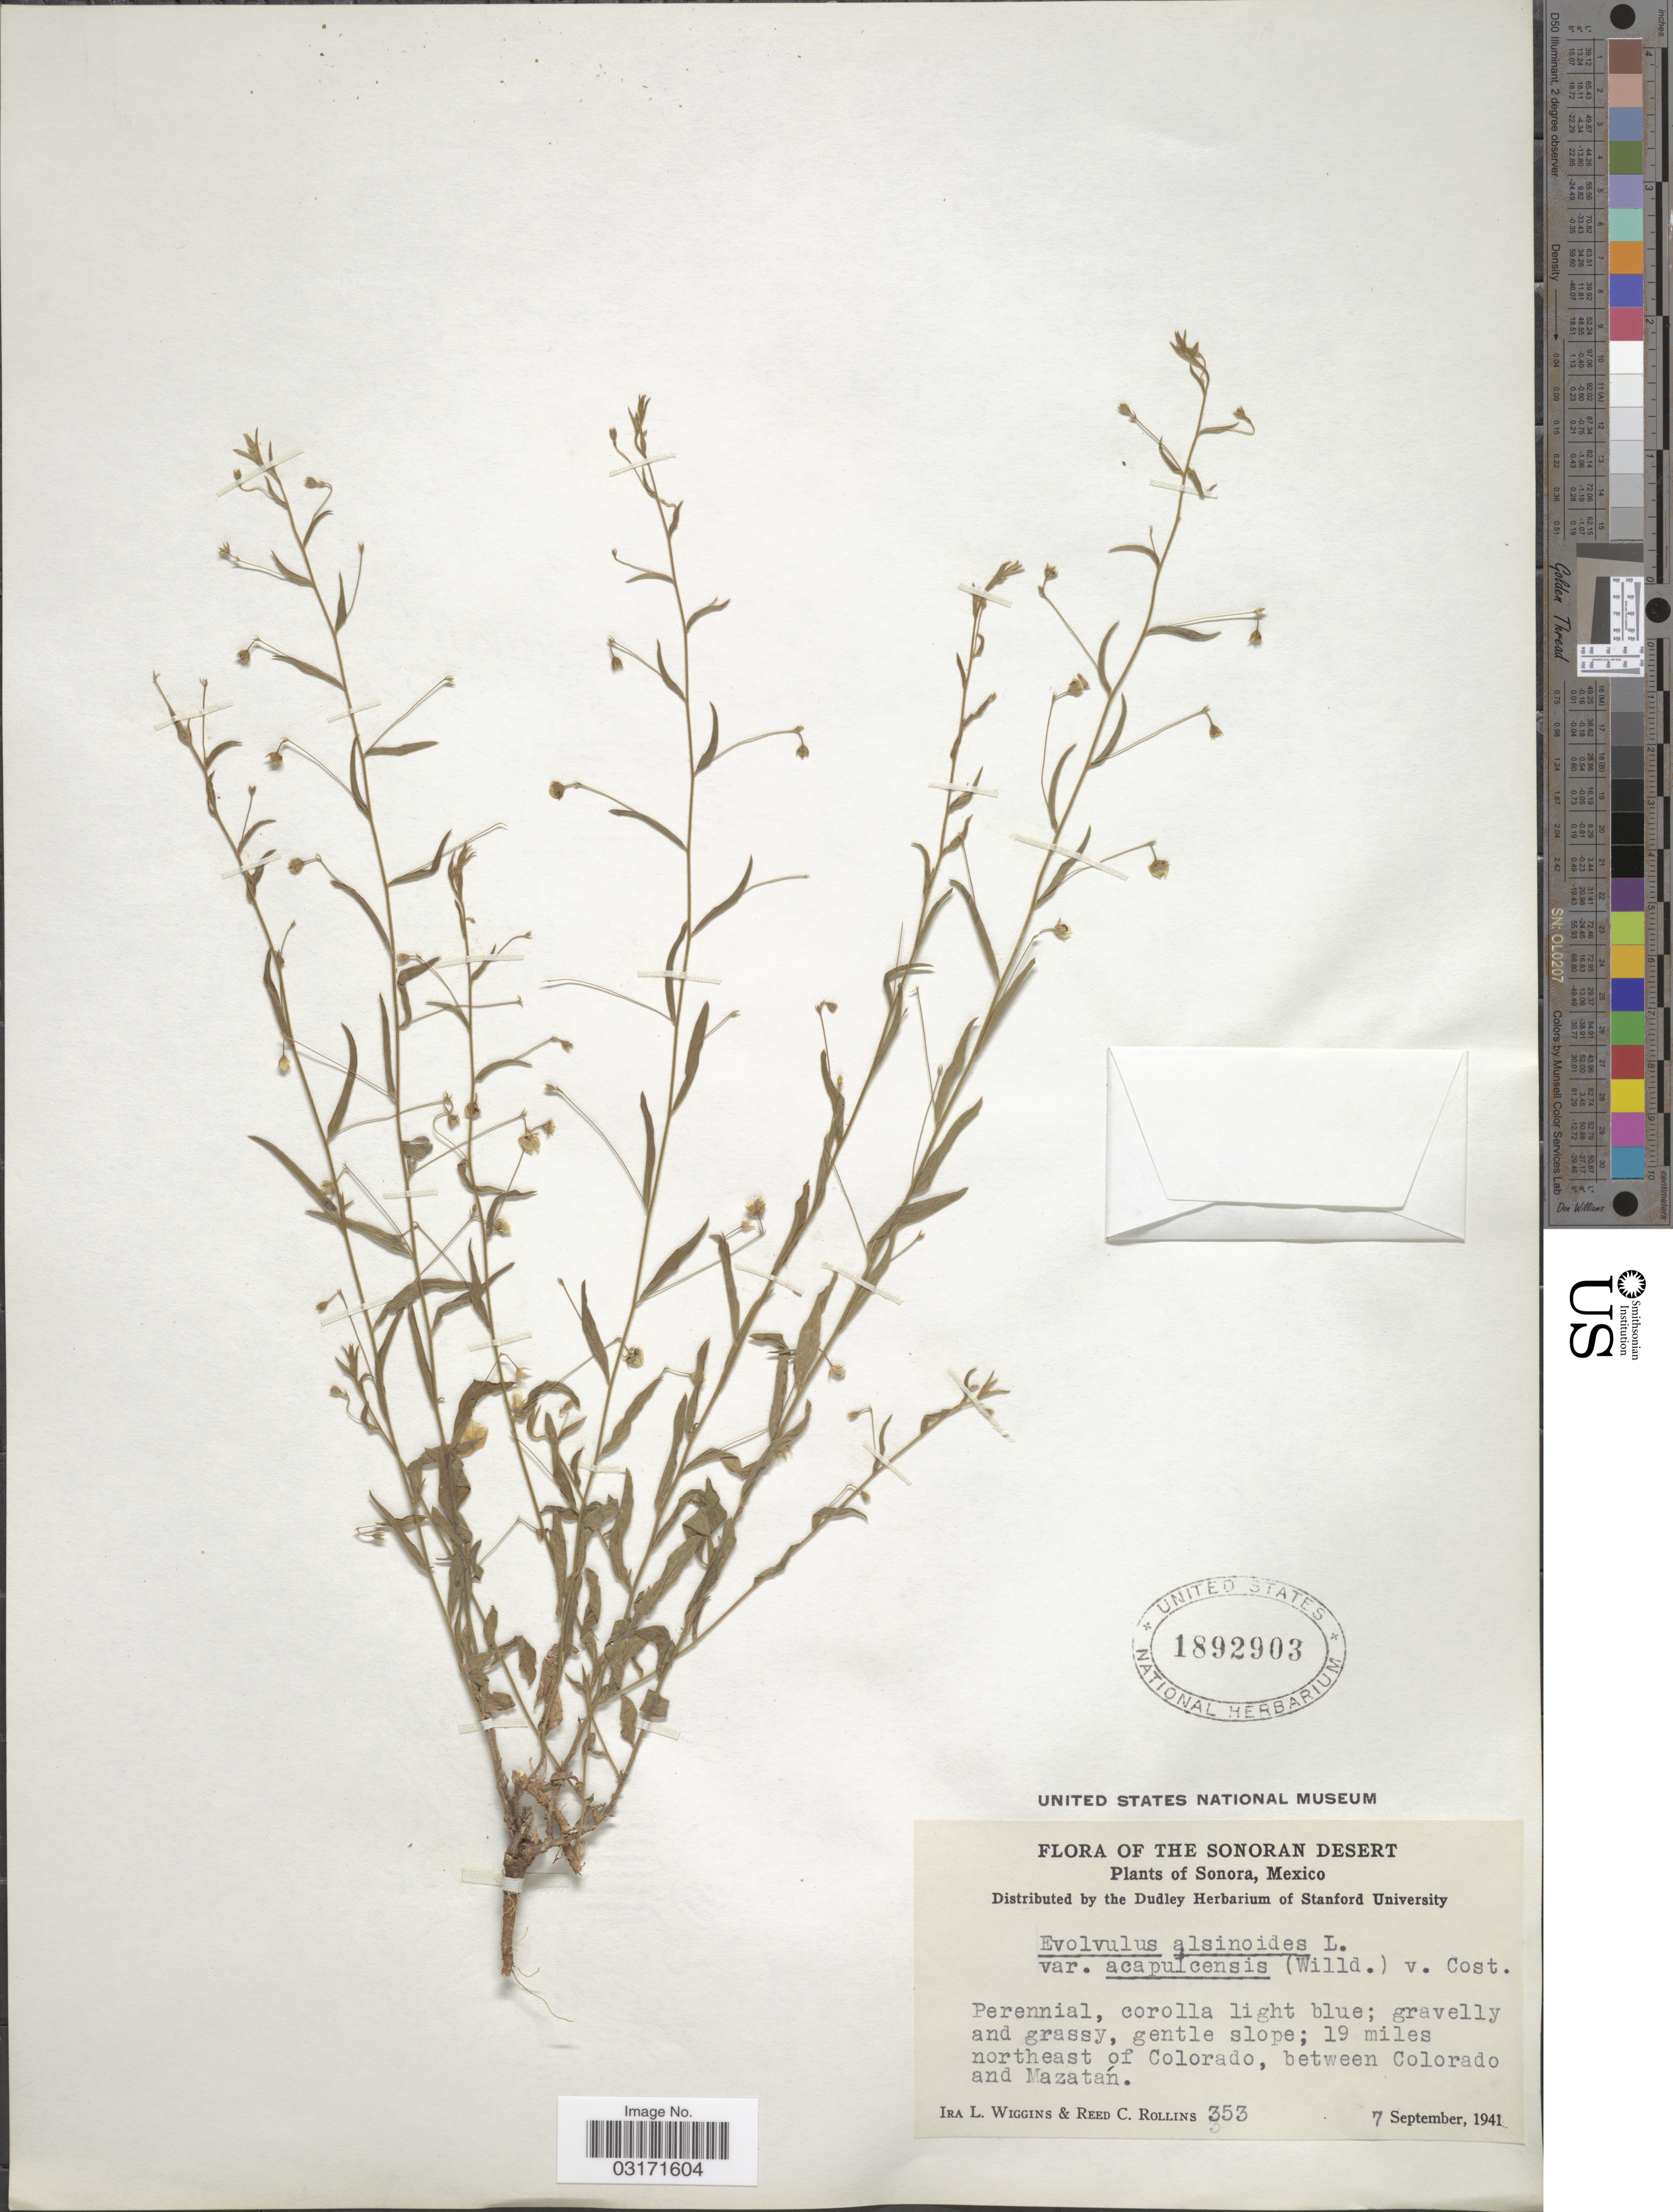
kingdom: Plantae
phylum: Tracheophyta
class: Magnoliopsida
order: Solanales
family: Convolvulaceae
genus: Evolvulus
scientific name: Evolvulus alsinoides var. acapulcensis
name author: (Willd. ex Schult.) Ooststr.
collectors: I. L. Wiggins & R. C. Rollins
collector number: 353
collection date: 1941-09-07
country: Mexico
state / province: Sonora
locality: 19 miles northeast of Colorado, between Colorado and Mazatán.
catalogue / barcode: US 1892903